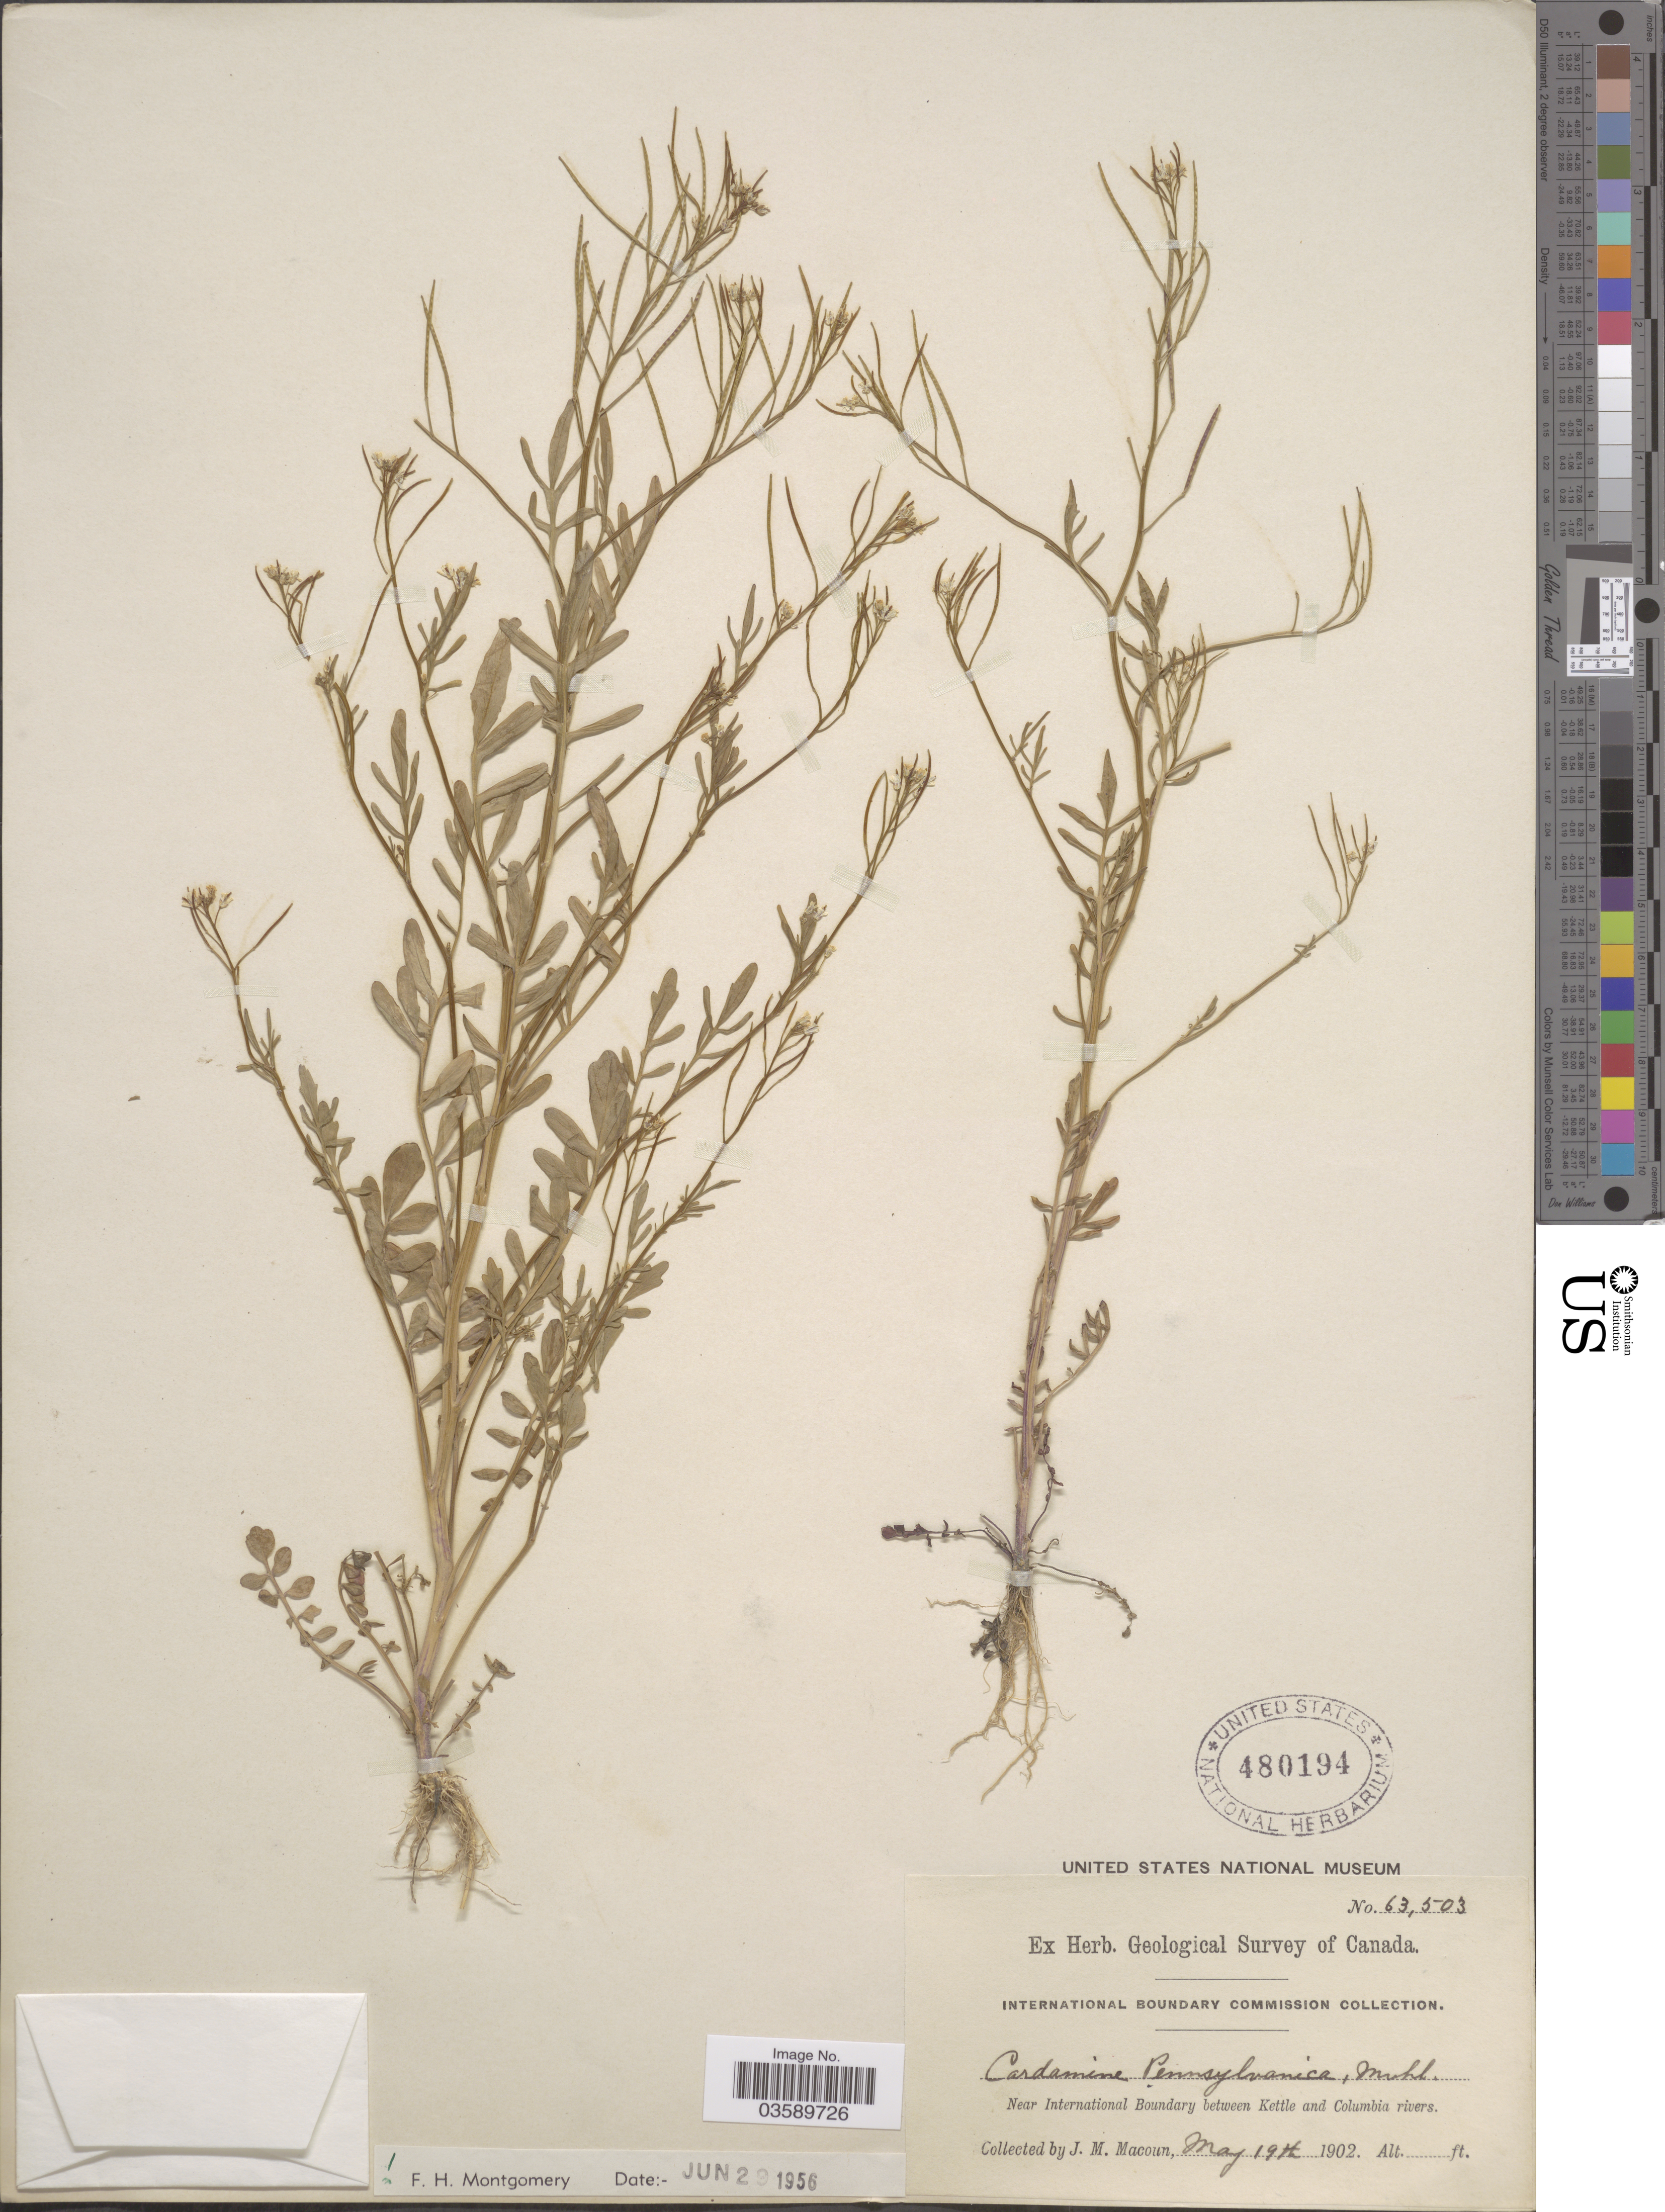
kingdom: Plantae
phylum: Tracheophyta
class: Magnoliopsida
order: Brassicales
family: Brassicaceae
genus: Cardamine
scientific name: Cardamine pensylvanica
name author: Muhl. ex Willd.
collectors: J. M. Macoun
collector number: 63503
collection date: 1902-05-19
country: Canada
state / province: British Columbia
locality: Near International Boundary between Kettle and Columbia rivers.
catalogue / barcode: US 480194